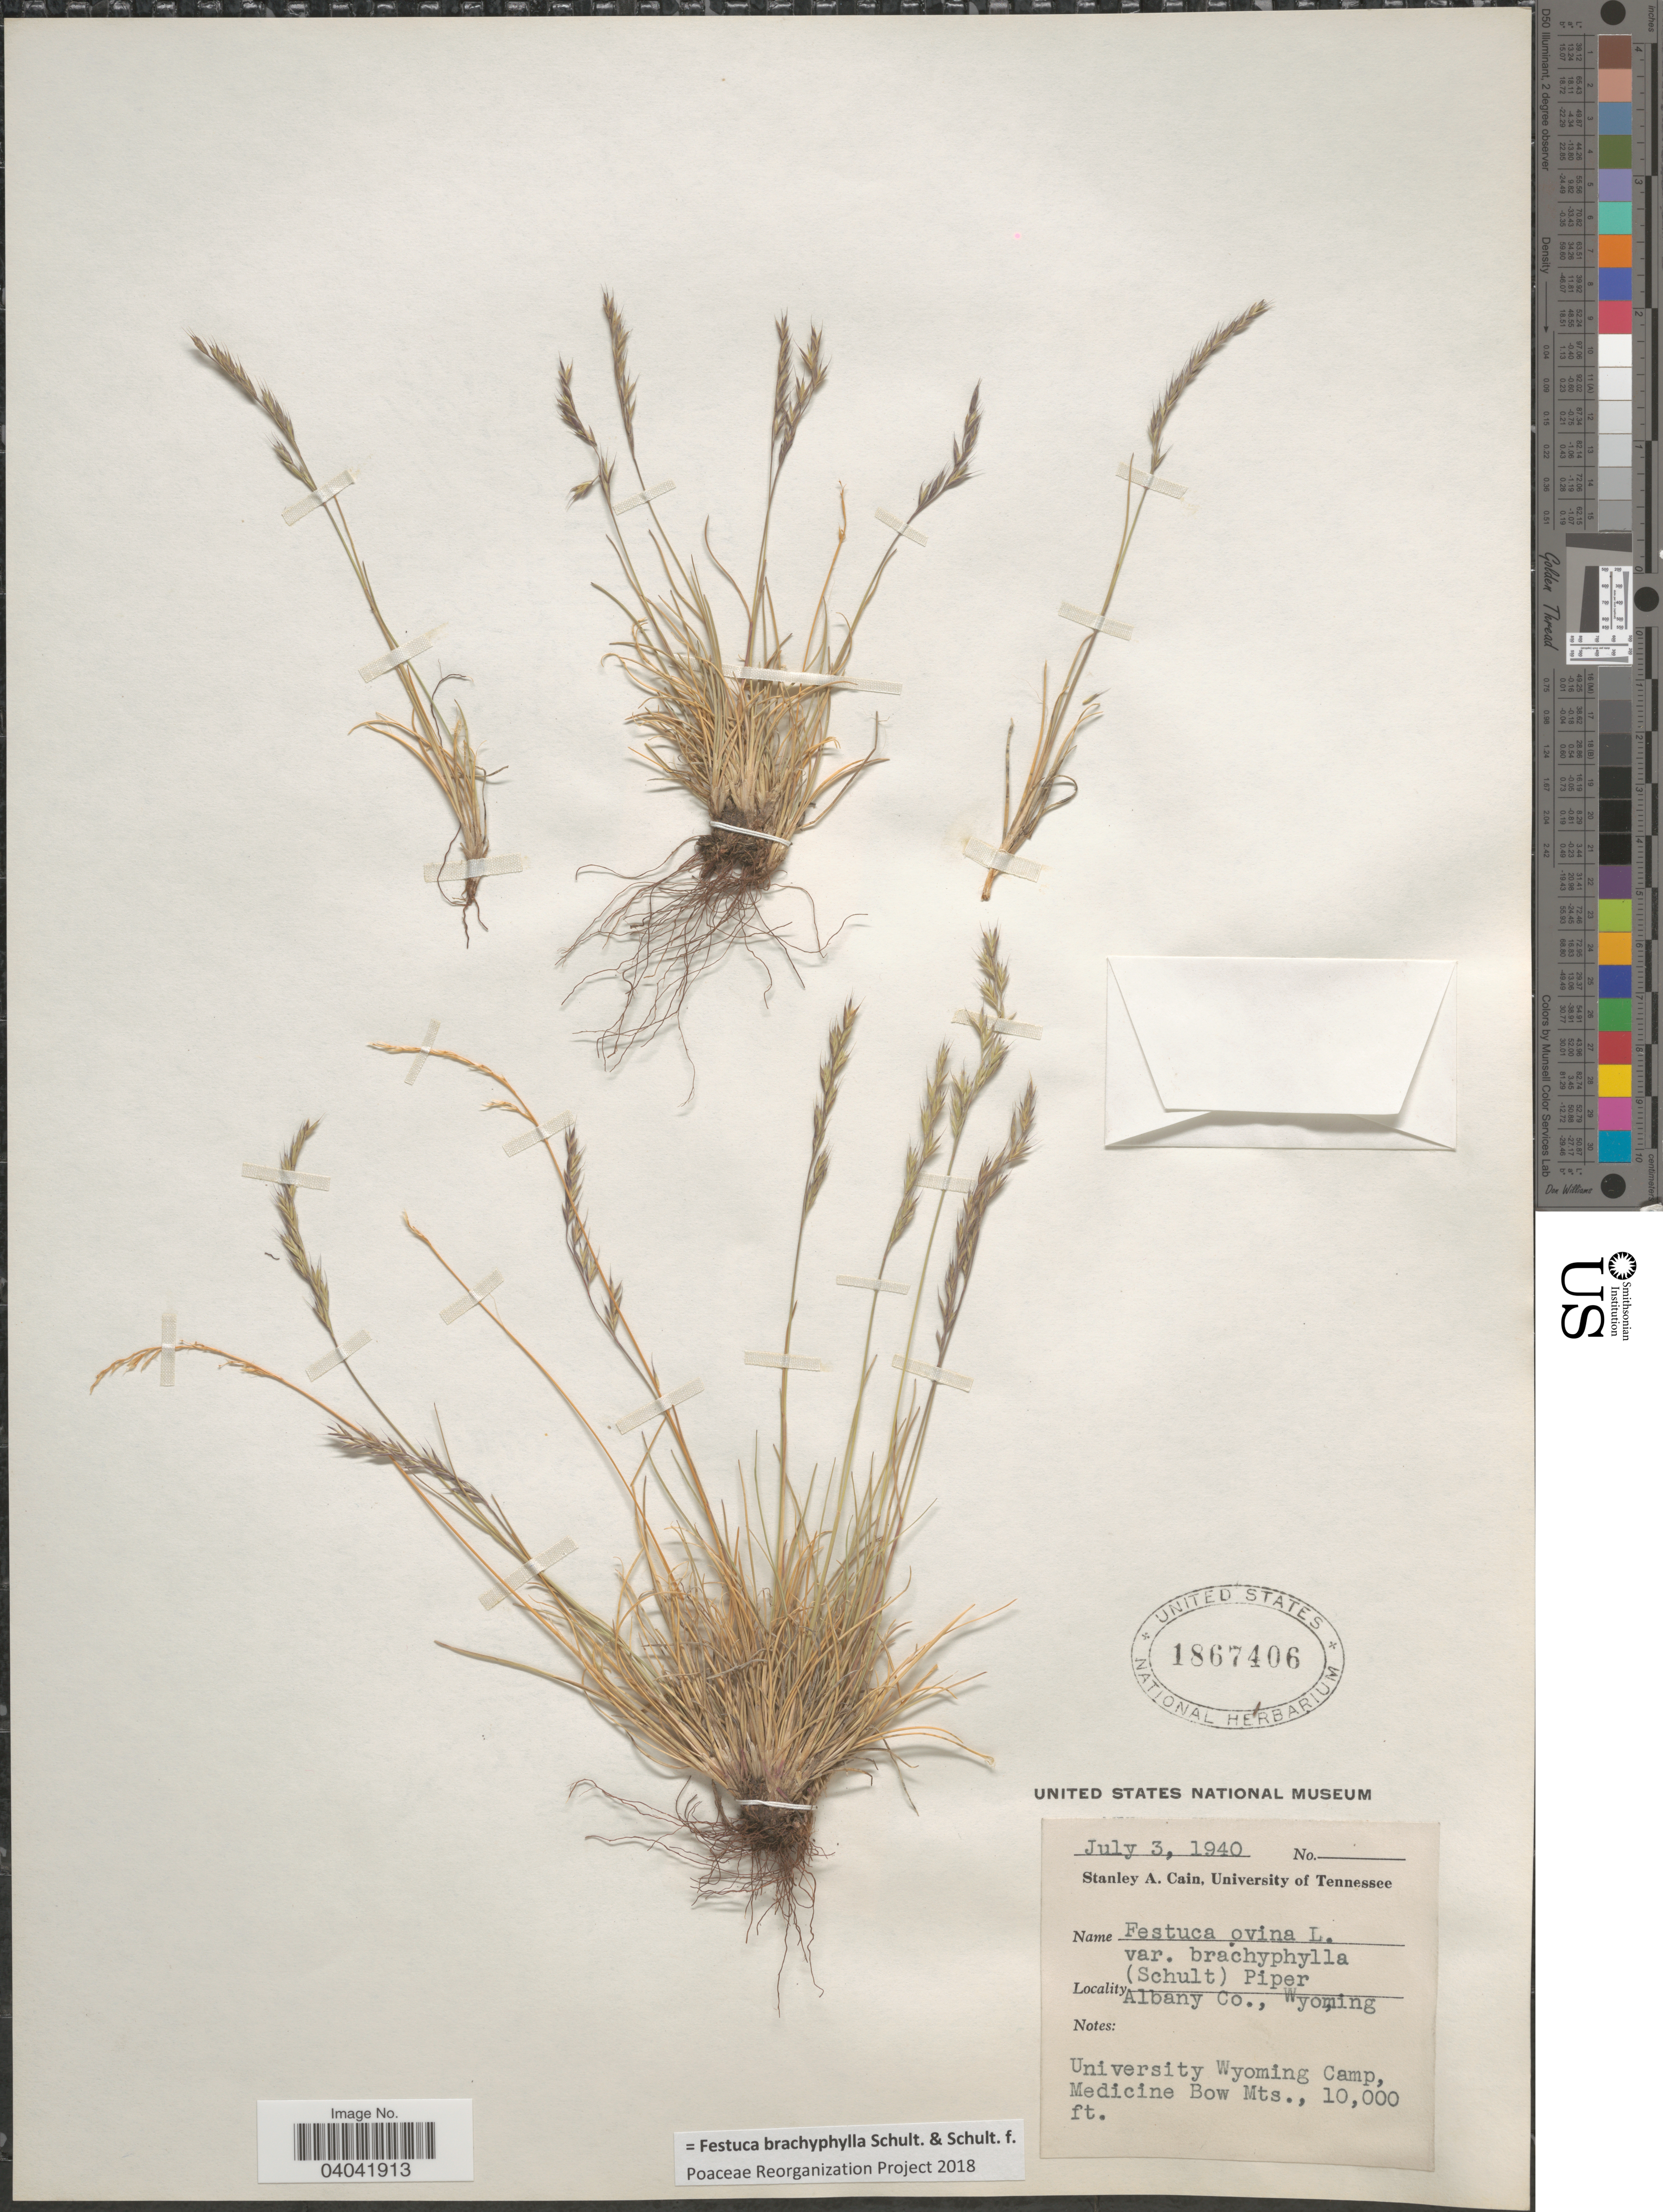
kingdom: Plantae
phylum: Tracheophyta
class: Liliopsida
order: Poales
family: Poaceae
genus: Festuca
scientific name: Festuca brachyphylla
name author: Schult. & Schult. f.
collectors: S. Cain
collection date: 1940-07-03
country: United States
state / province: Wyoming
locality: Albany Co. University Wyoming Camp, Medicine Bow Mts.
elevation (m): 3048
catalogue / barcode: US 1867406